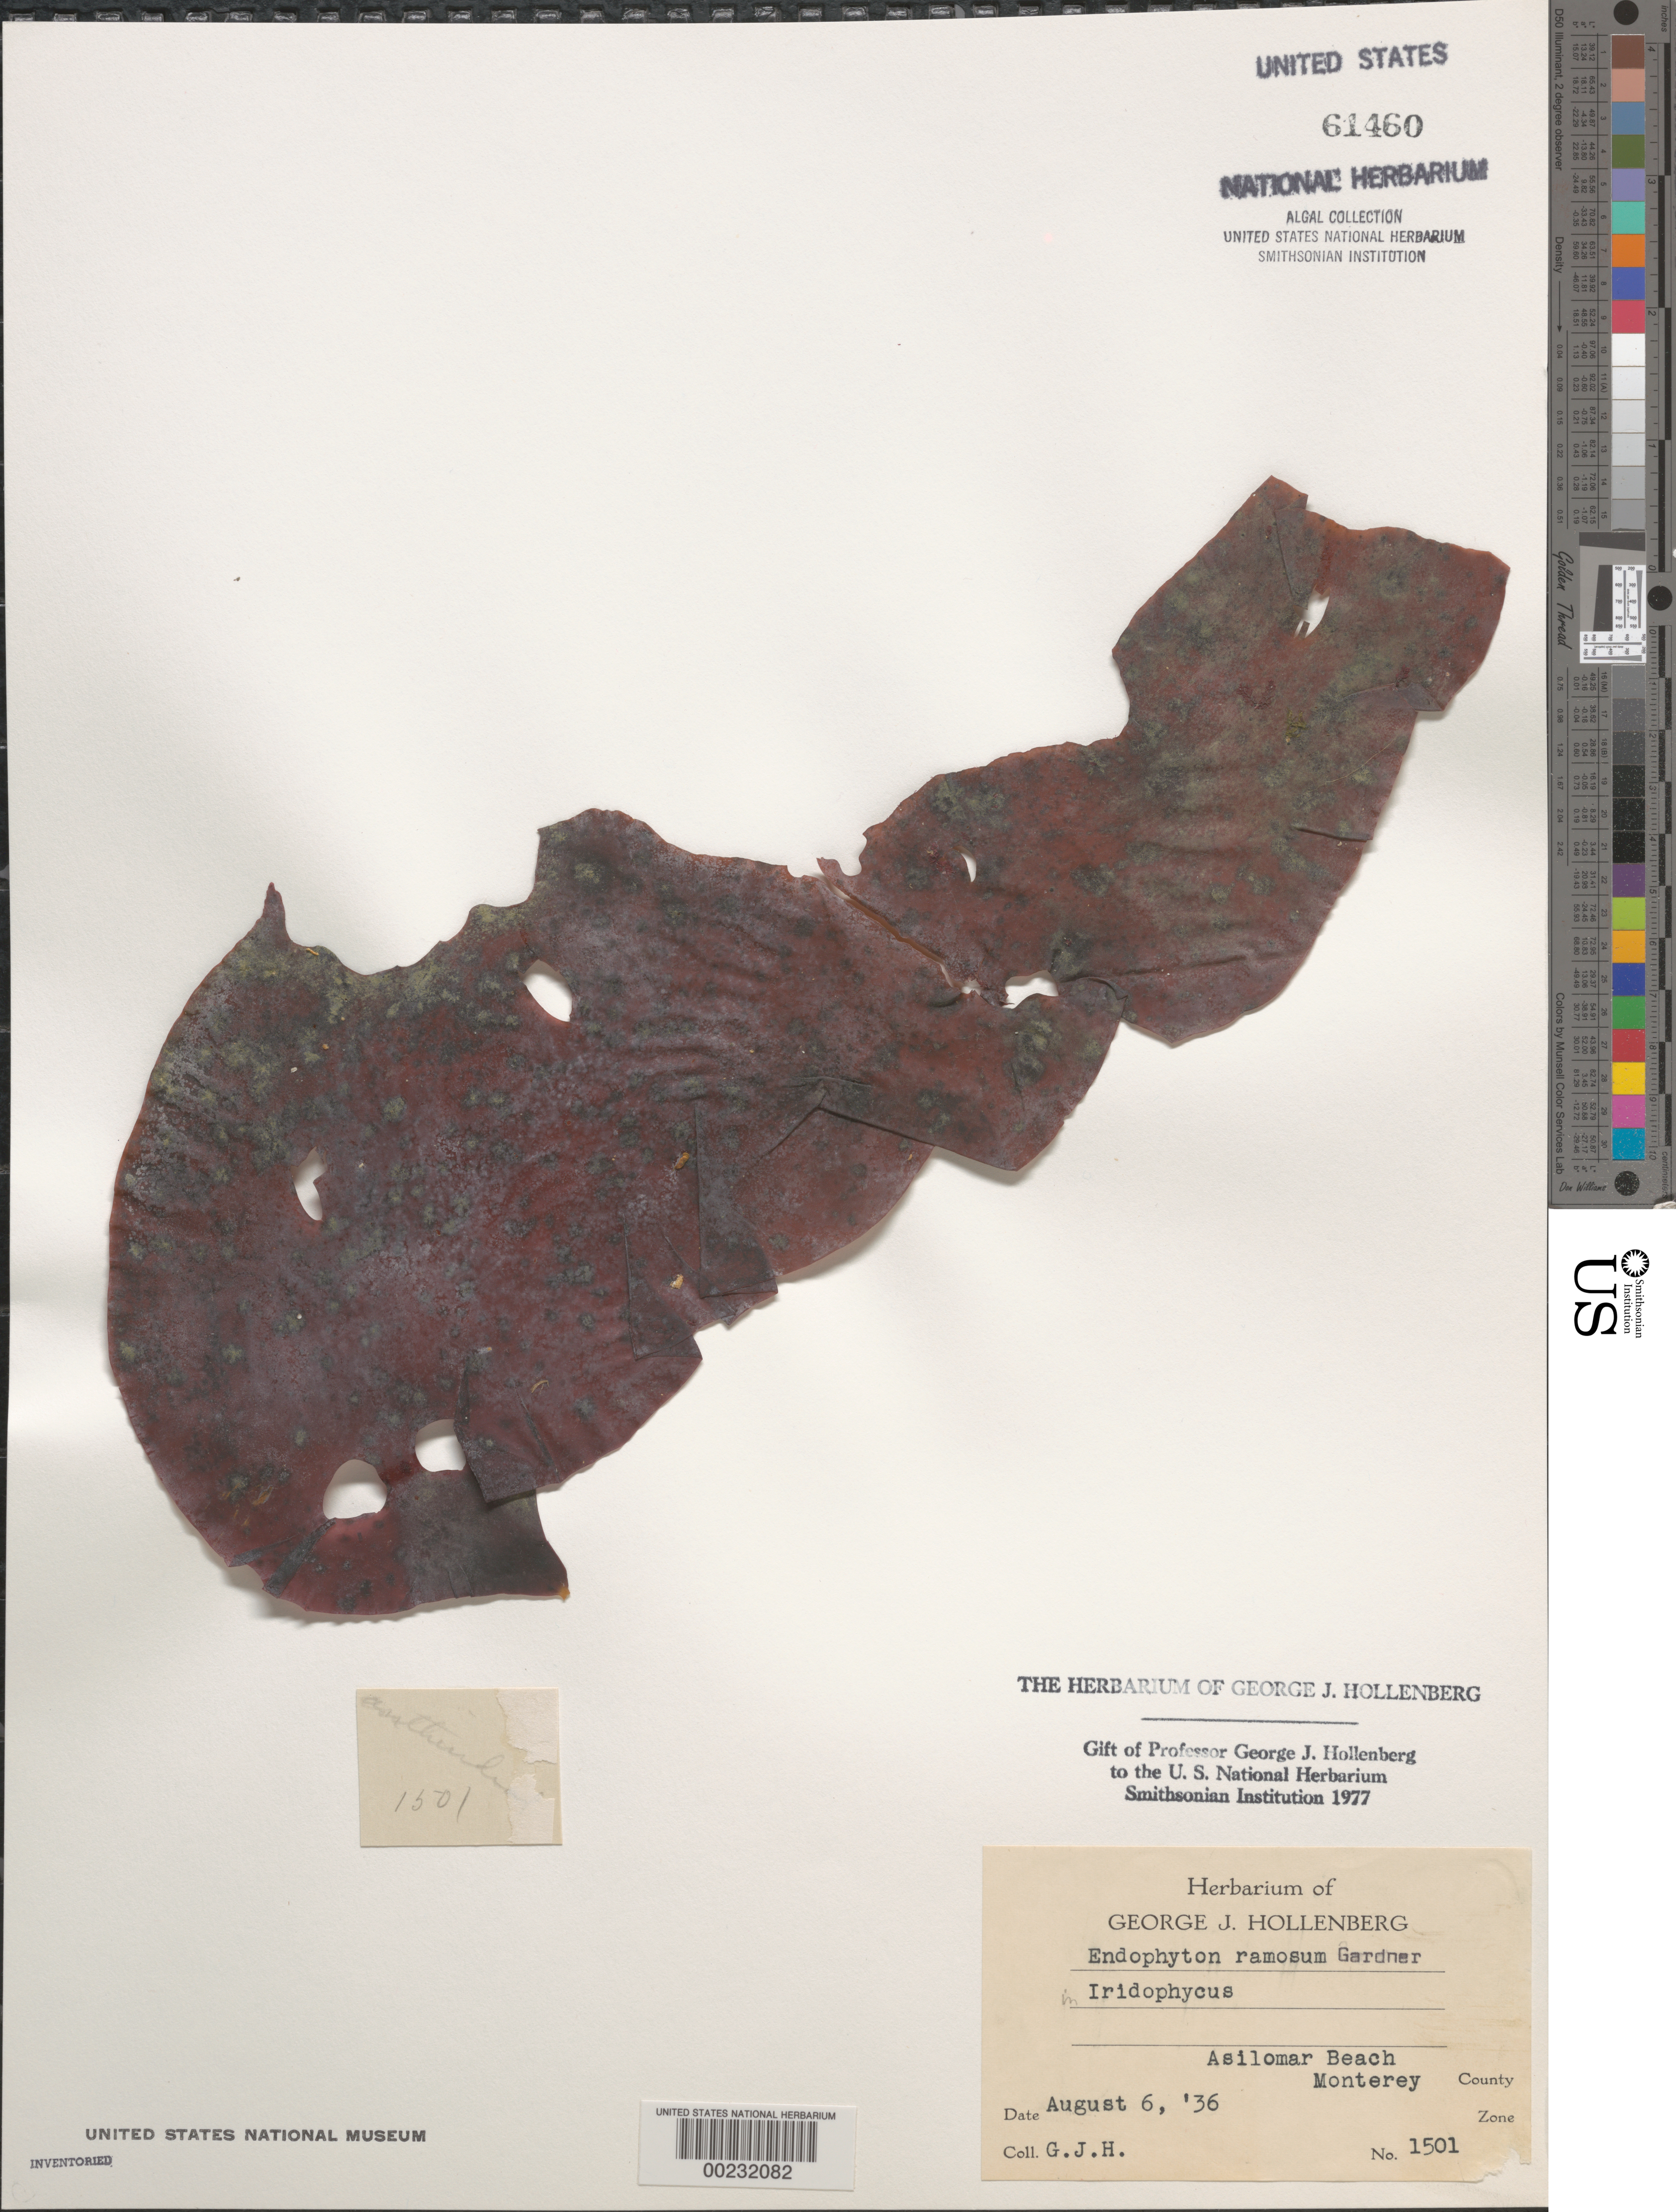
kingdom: Plantae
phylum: Chlorophyta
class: Ulvophyceae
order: Ulvales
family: Ulvellaceae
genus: Ulvella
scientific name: Ulvella polymorpha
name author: (G.S. West) Škaloud & Leliaert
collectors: G. Hollenberg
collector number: GJH 1501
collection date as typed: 06 Aug 1936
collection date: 1936-08-06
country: United States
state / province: California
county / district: Monterey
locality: Asilomar Beach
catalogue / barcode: US 61460